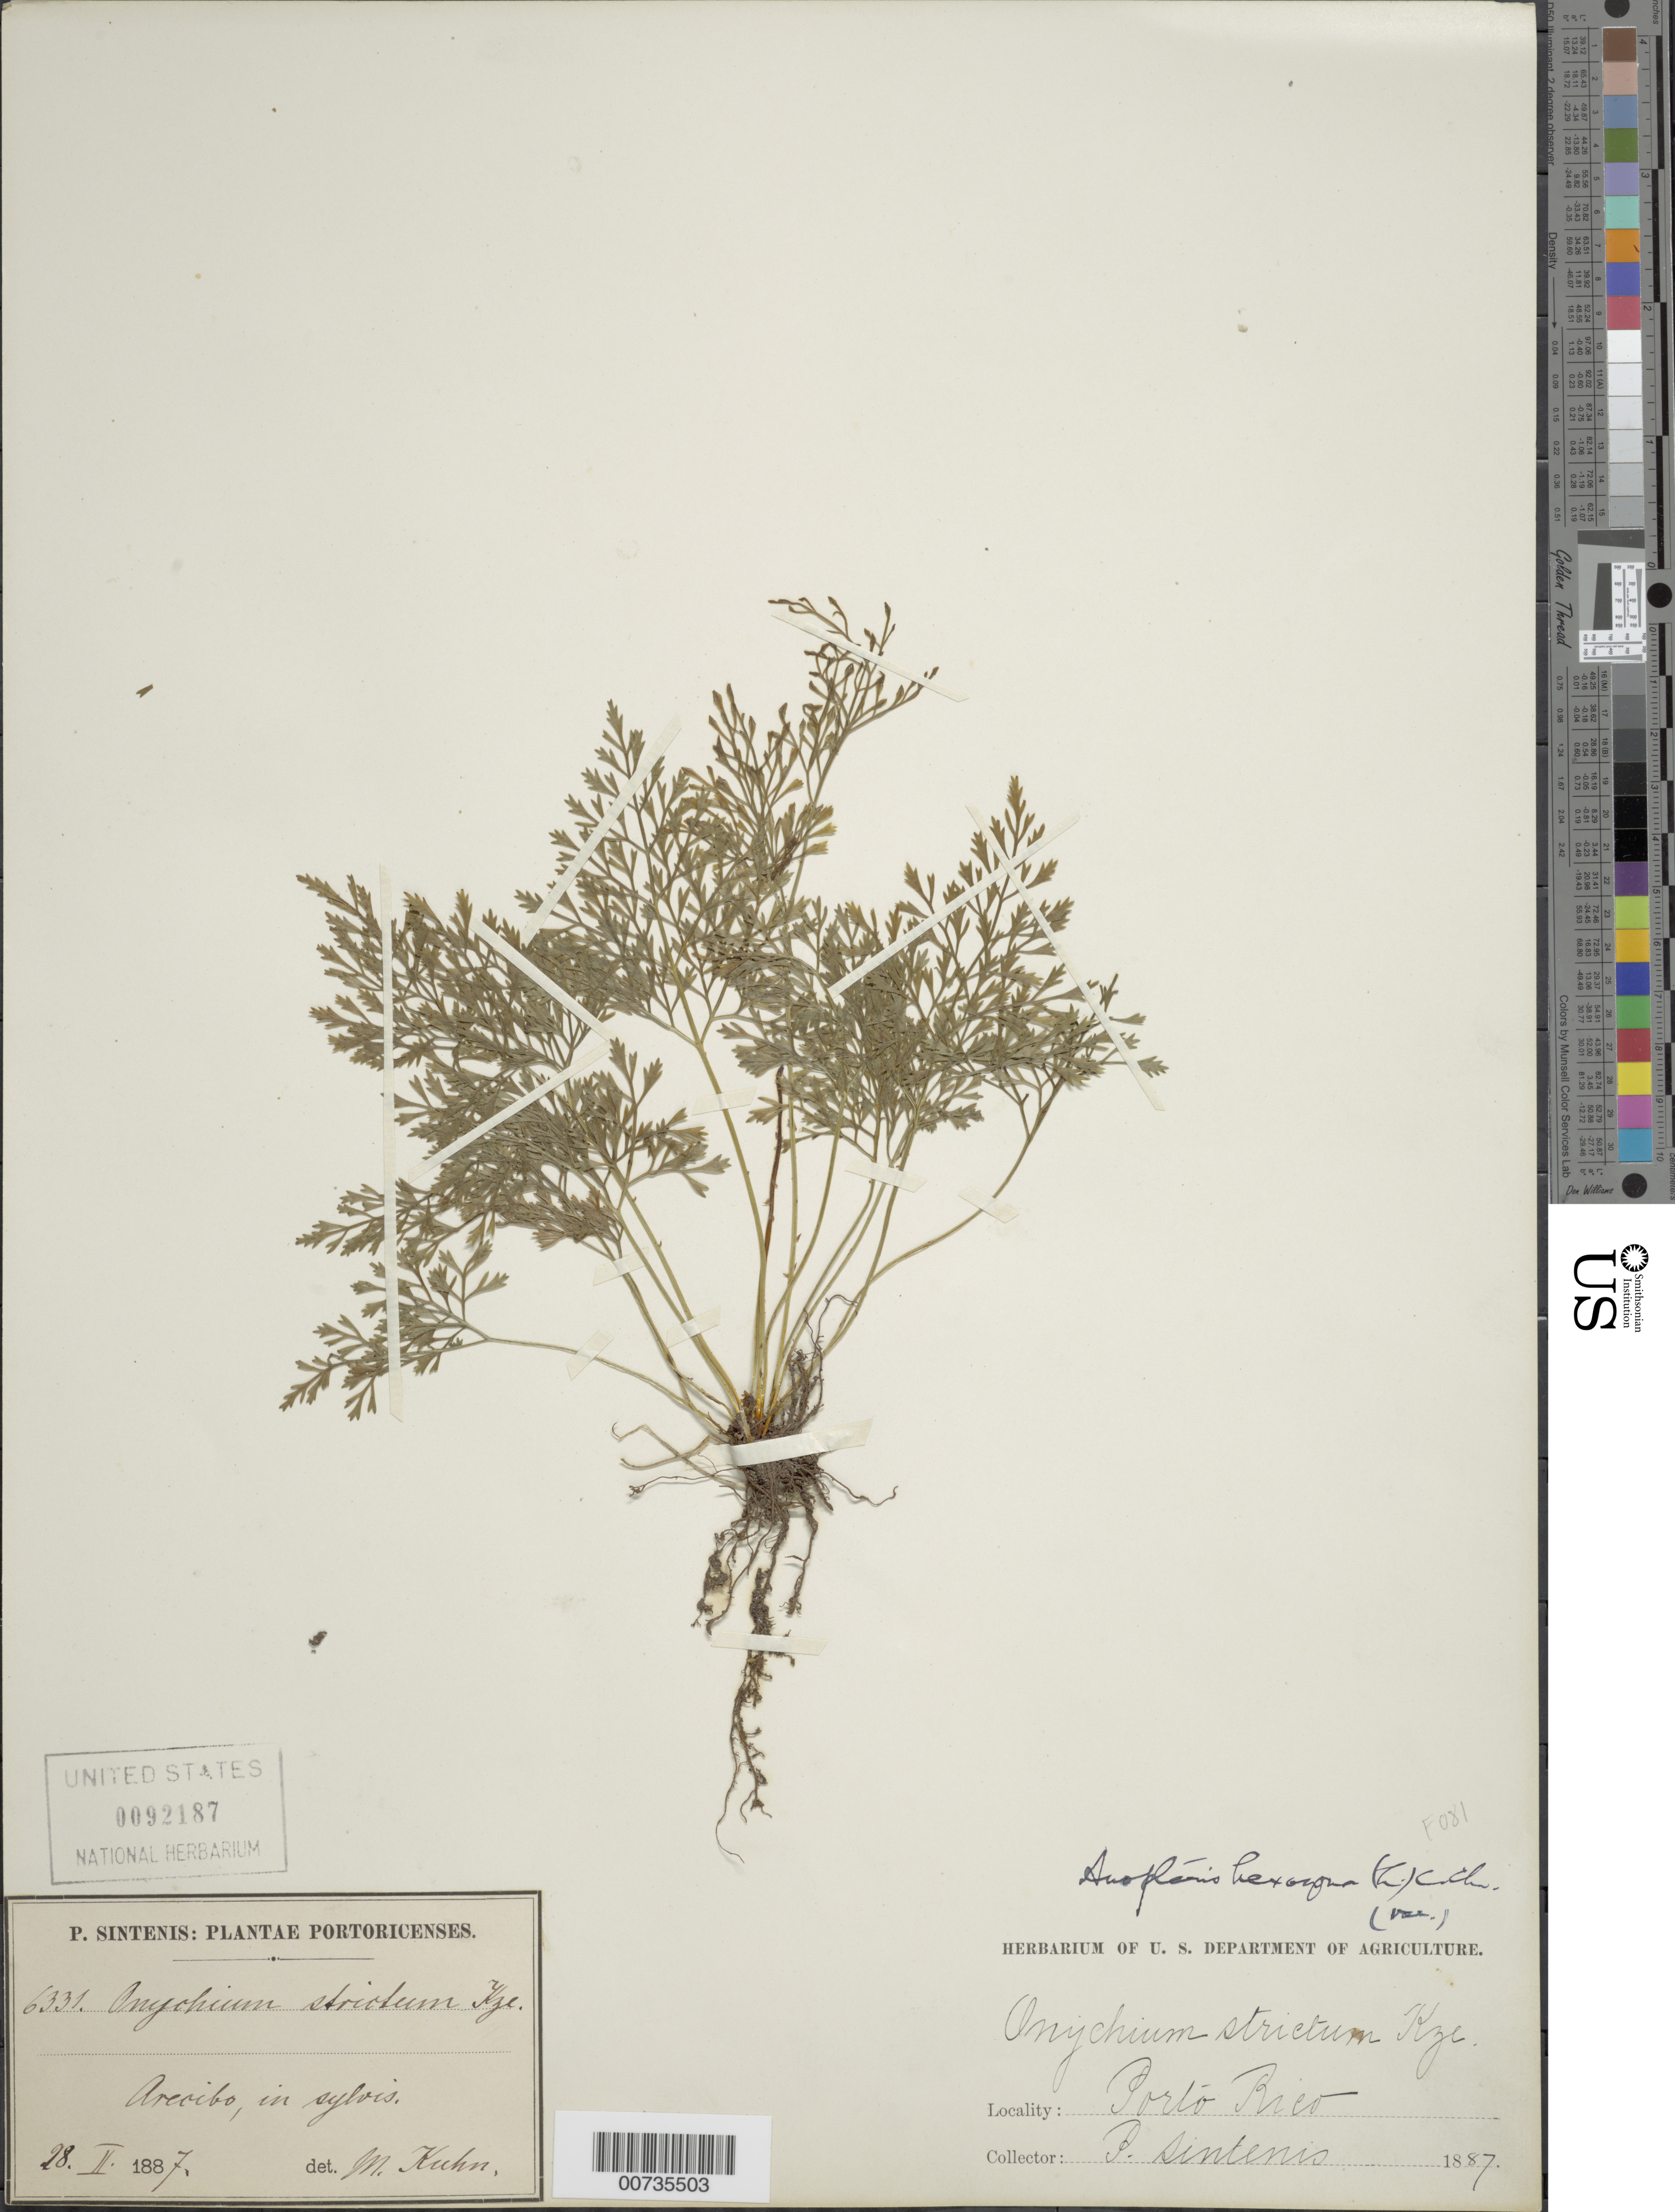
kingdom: Plantae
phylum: Tracheophyta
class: Polypodiopsida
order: Polypodiales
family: Pteridaceae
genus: Pteris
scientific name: Pteris hexagona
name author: (L.) Proctor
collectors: P. Sintenis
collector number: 6331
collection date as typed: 28 Feb 1887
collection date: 1887-02-28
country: Puerto Rico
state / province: Arecibo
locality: Arecibo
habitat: In sylvis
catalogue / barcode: US 92187